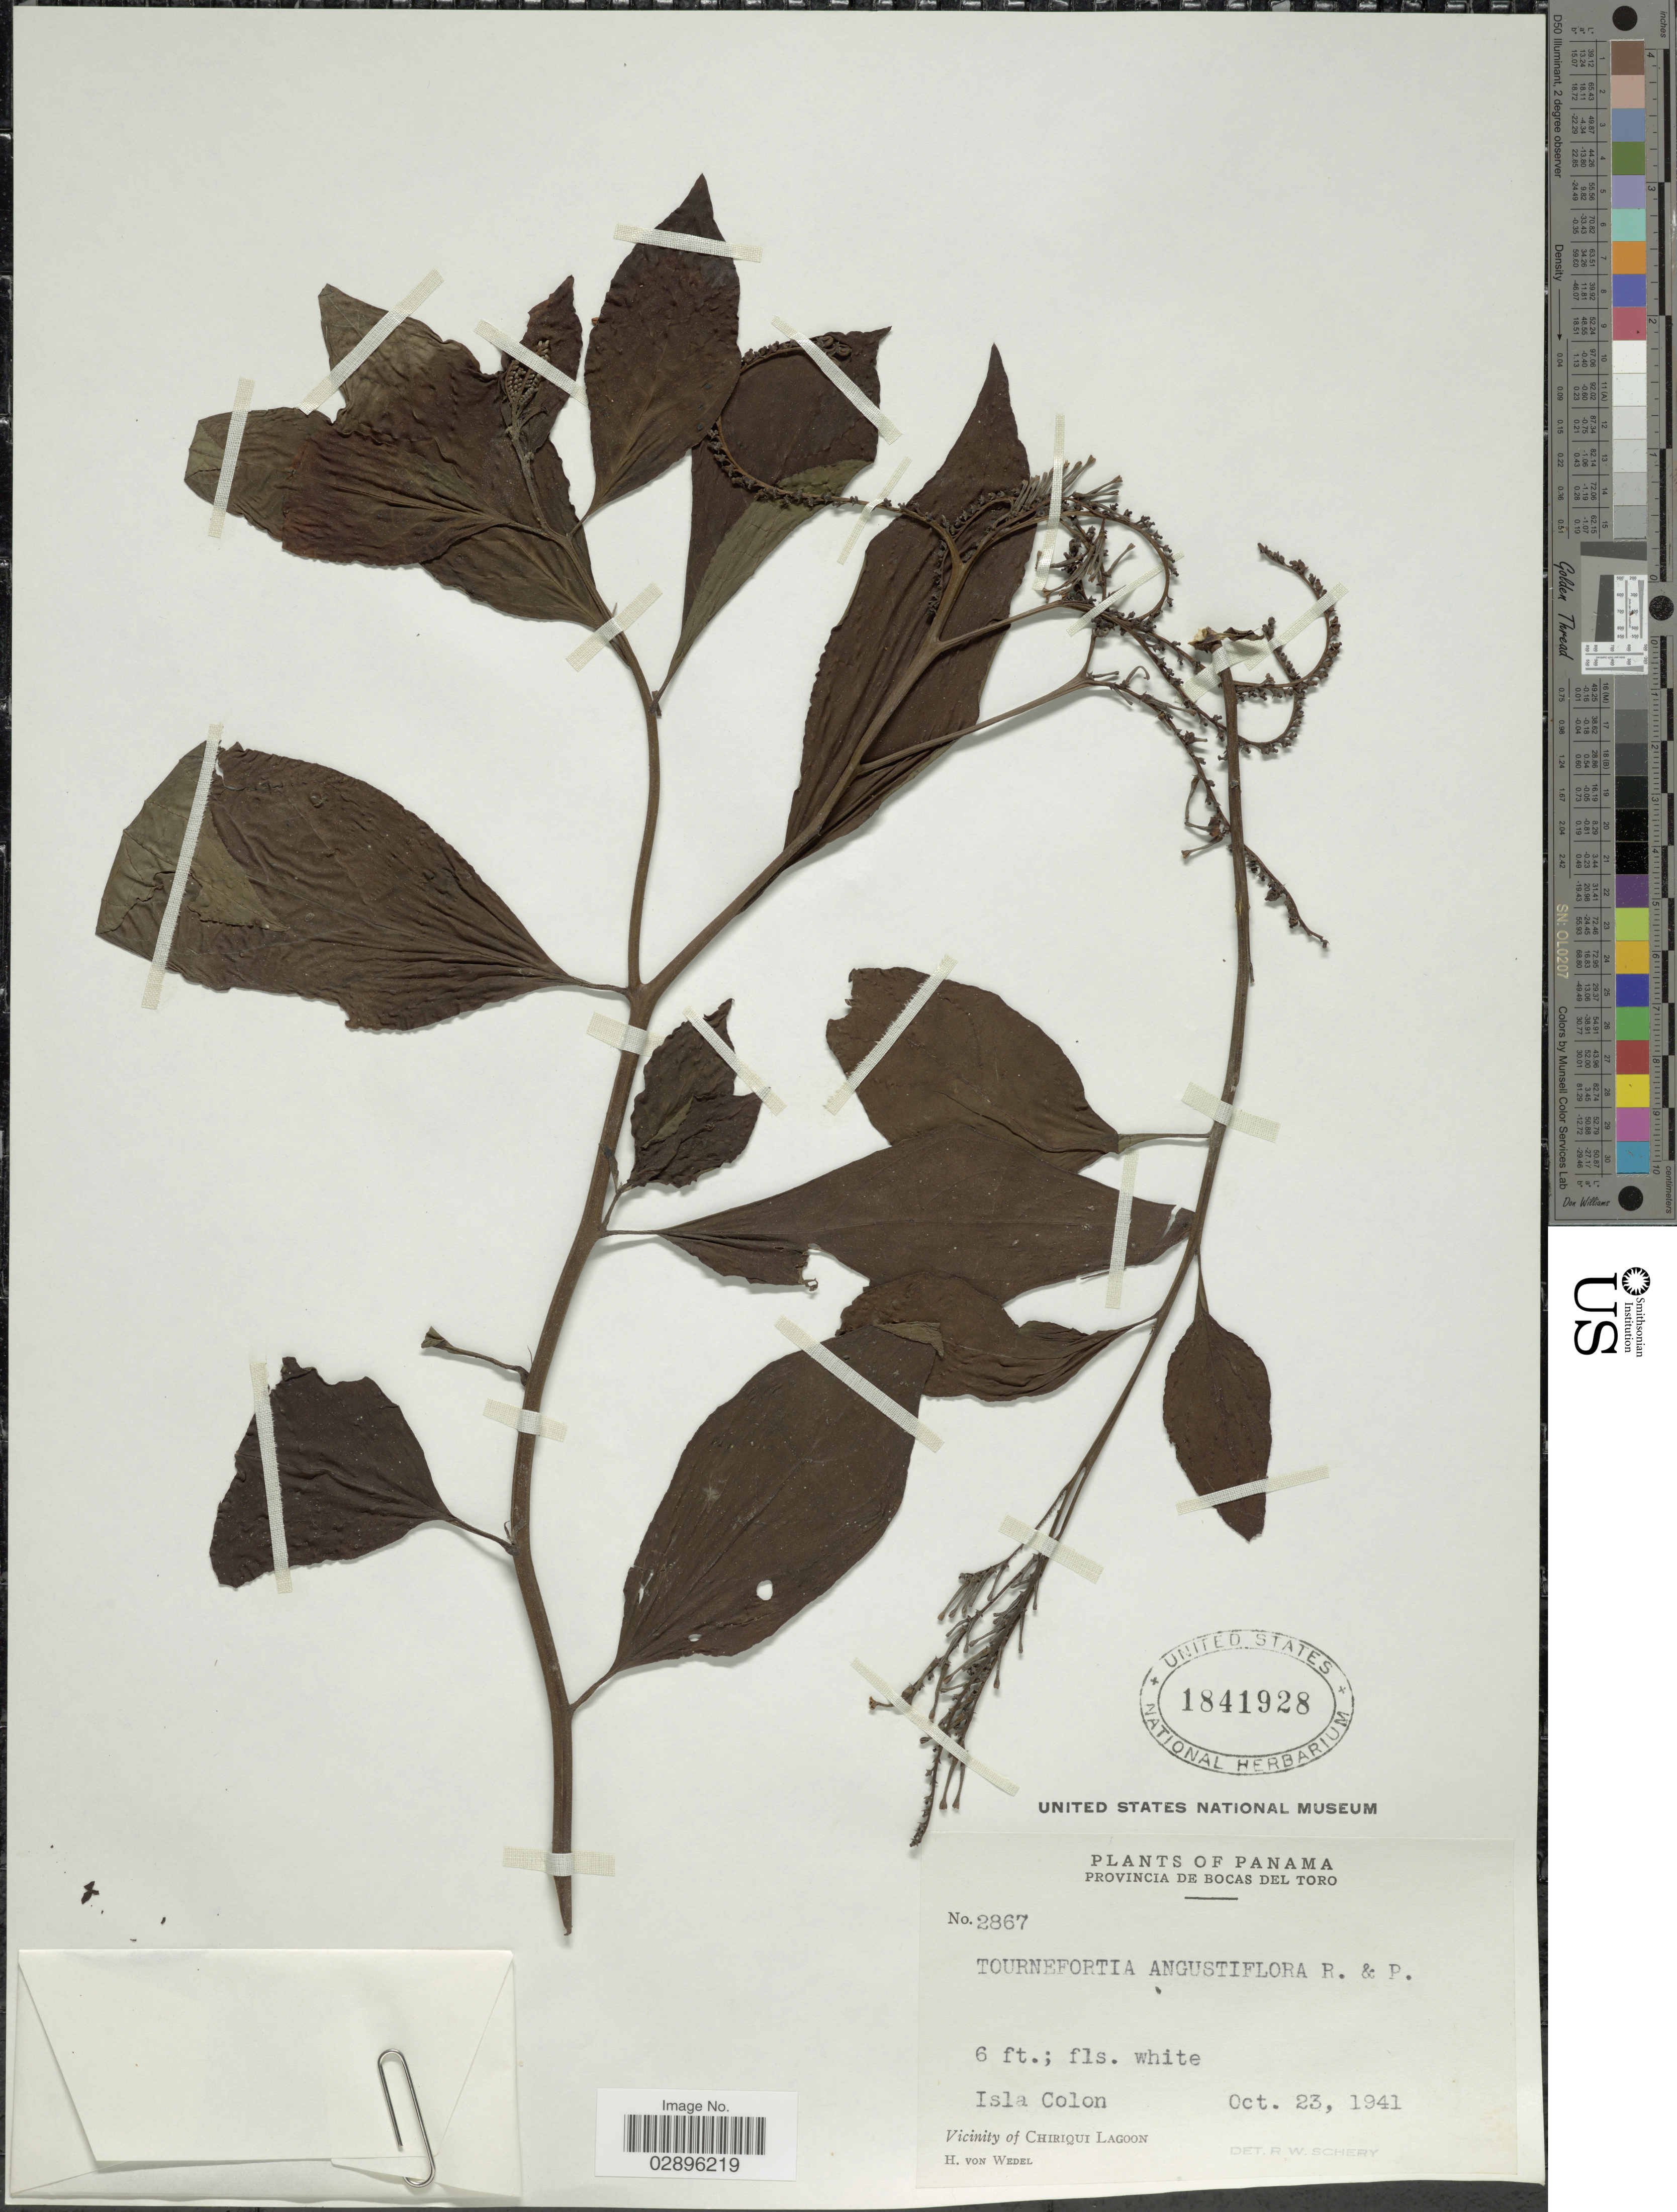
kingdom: Plantae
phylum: Tracheophyta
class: Magnoliopsida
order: Boraginales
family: Heliotropiaceae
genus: Tournefortia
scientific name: Tournefortia angustiflora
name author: Ruiz & Pav.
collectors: H. von Wedel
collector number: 2867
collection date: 1941-10-23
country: Panama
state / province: Bocas del Toro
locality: Isla Colon. Vicinity of Chiriqui Lagoon.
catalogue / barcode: US 1841928